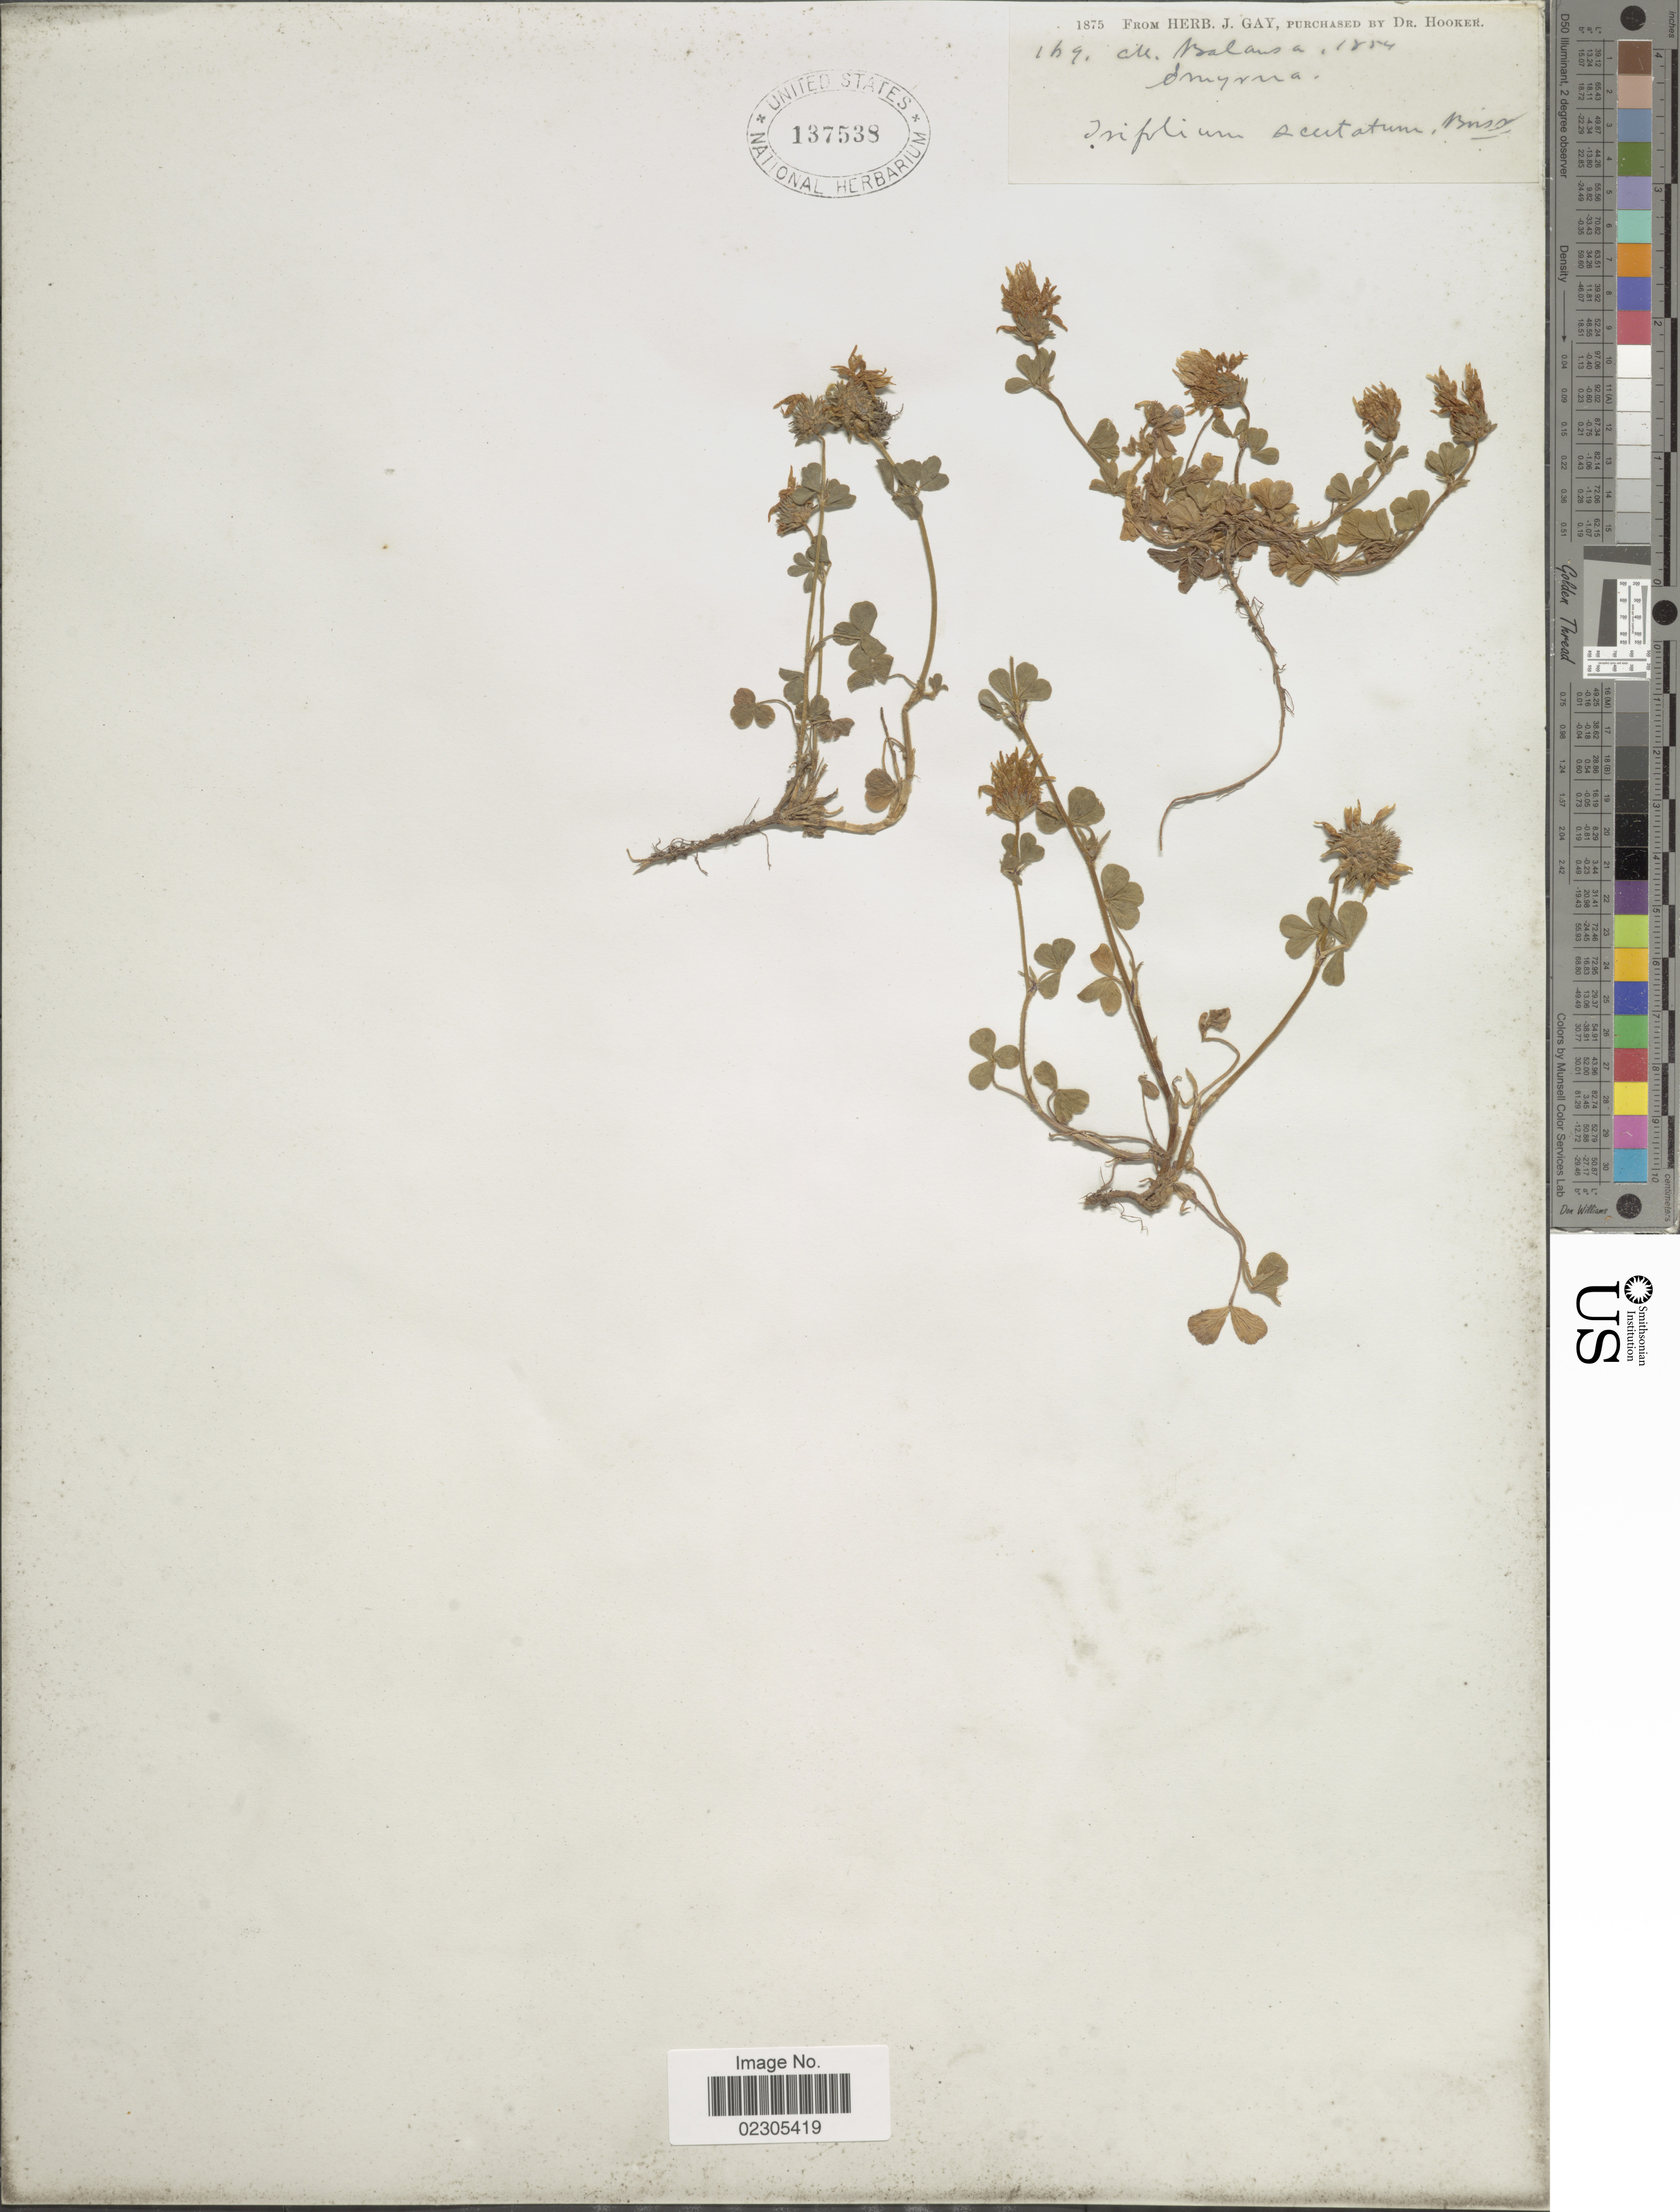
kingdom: Plantae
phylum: Tracheophyta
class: Magnoliopsida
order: Fabales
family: Fabaceae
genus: Trifolium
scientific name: Trifolium scutatum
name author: Boiss.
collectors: ex herb. J. Gay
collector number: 169*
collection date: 1875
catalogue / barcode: US 137538